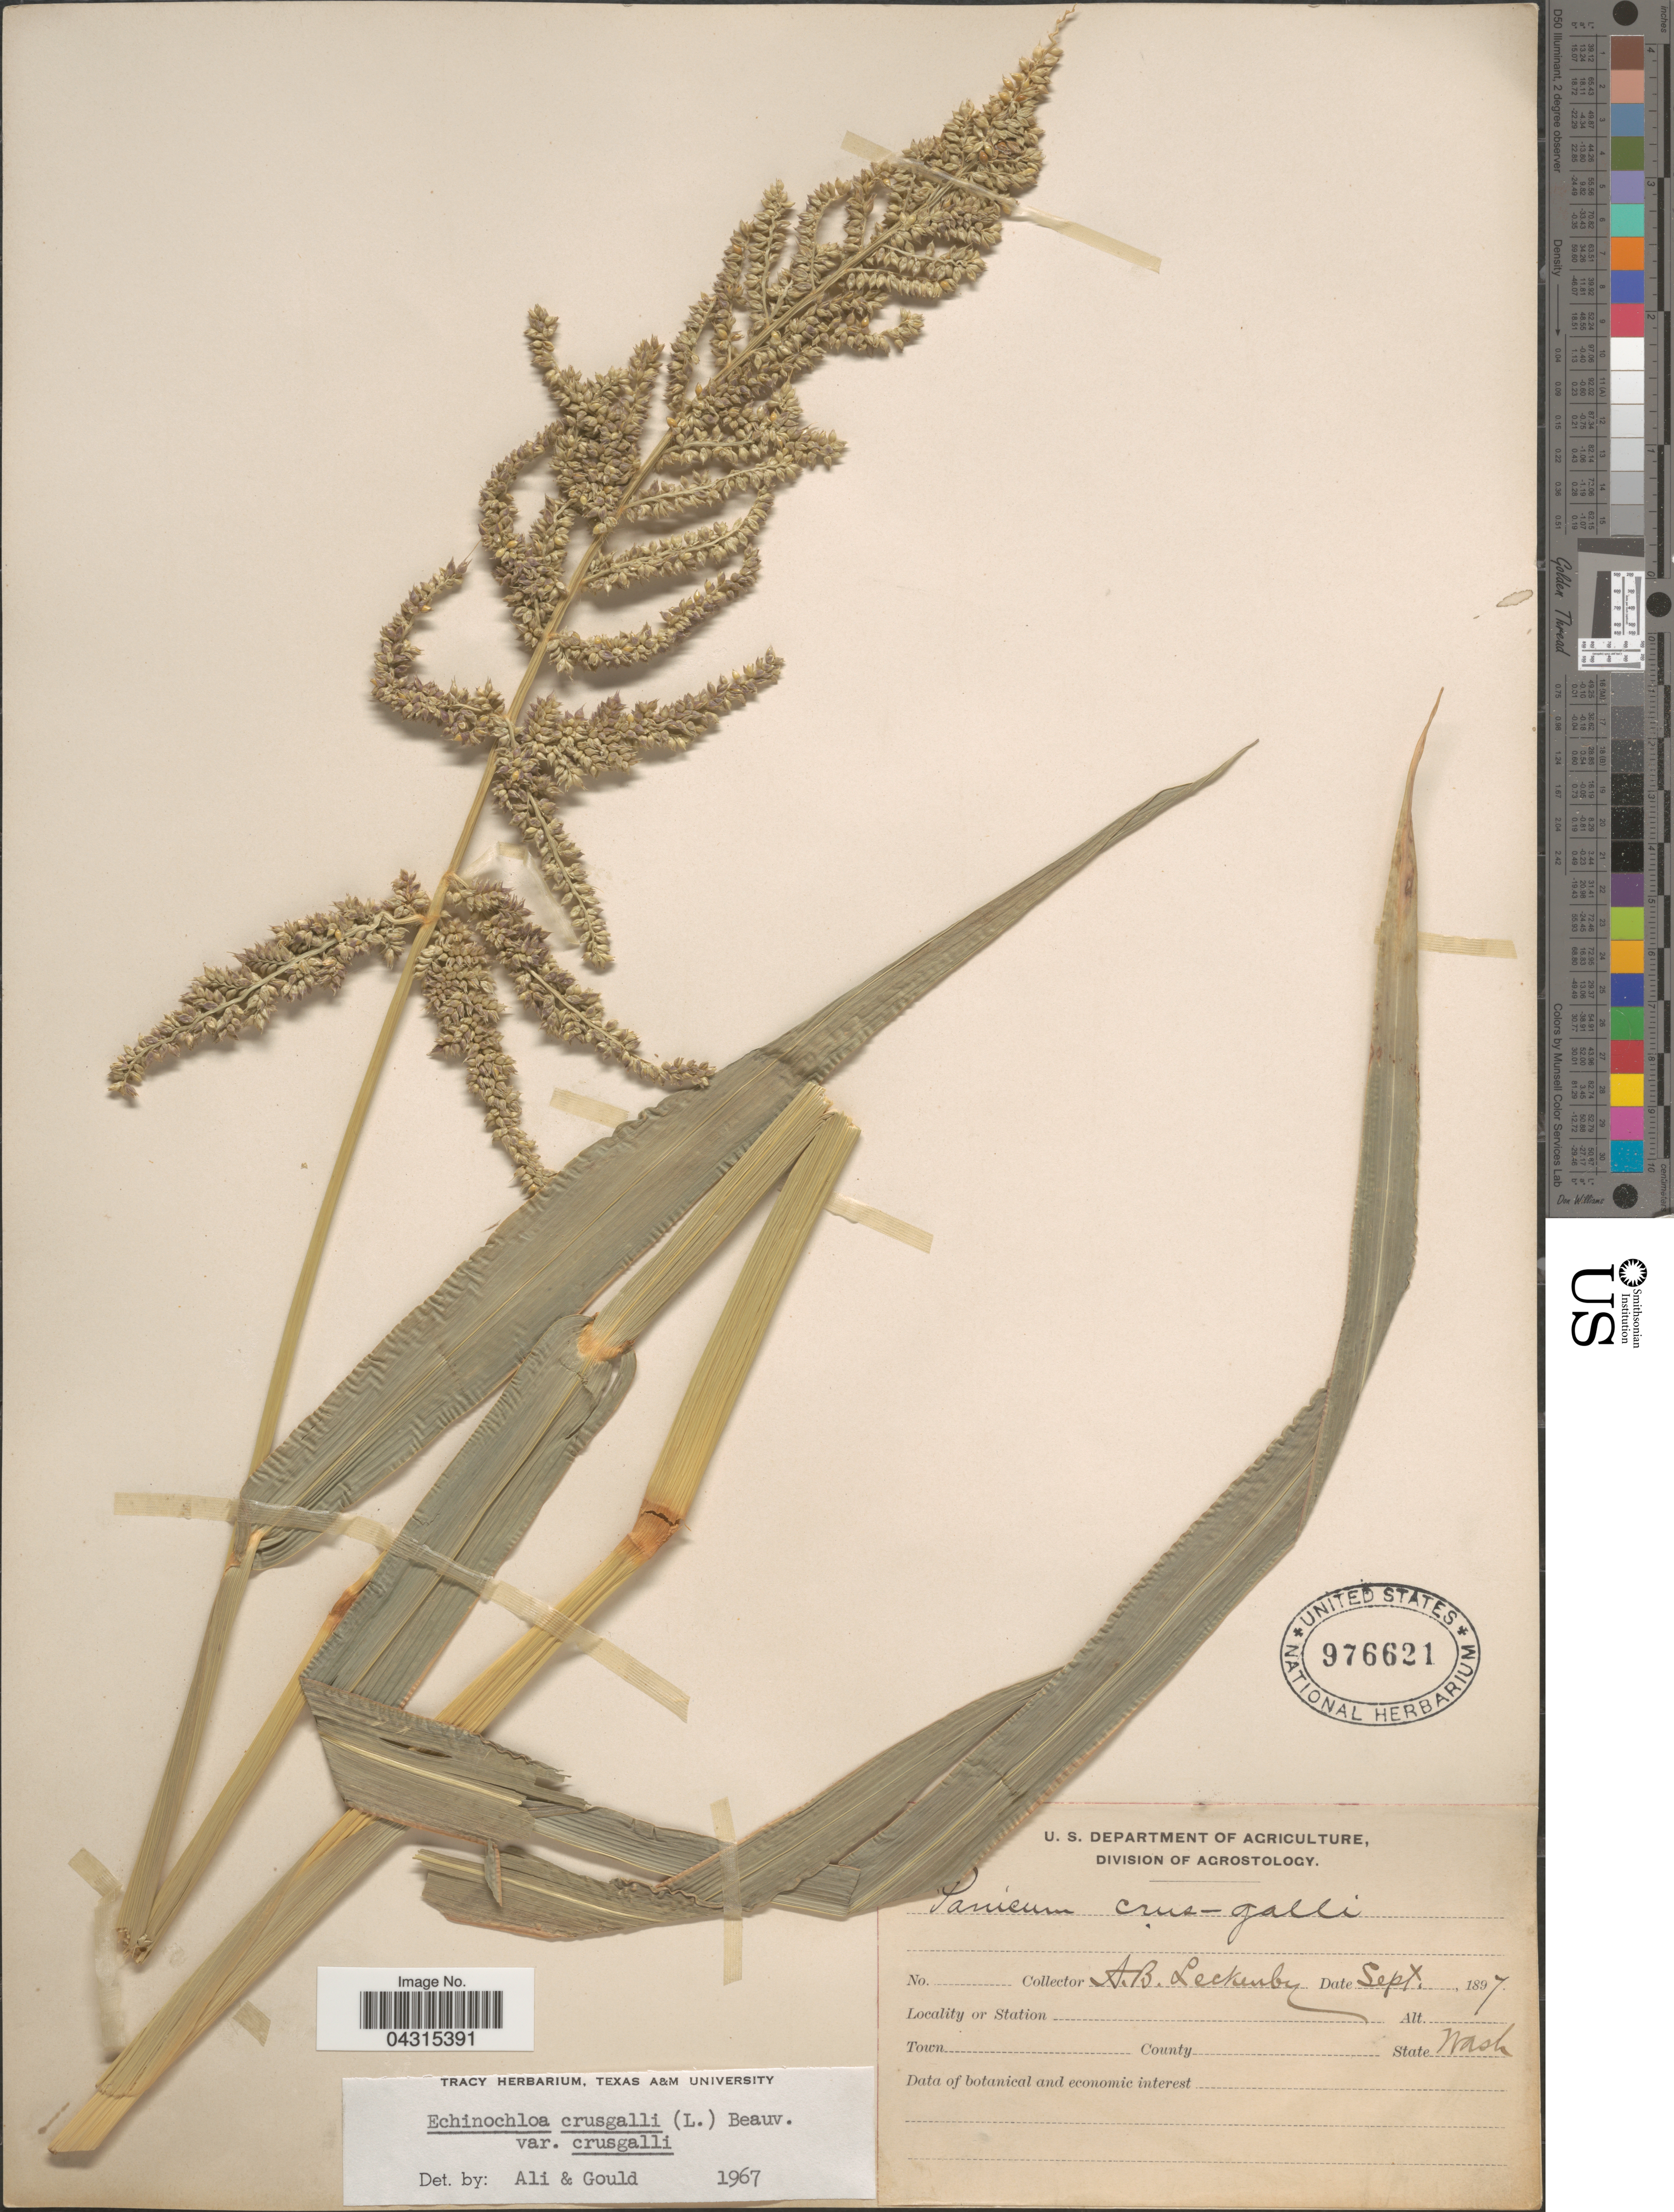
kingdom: Plantae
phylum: Tracheophyta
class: Liliopsida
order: Poales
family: Poaceae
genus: Echinochloa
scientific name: Echinochloa crus-galli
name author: (L.) P. Beauv.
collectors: A. Leckenby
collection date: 1897-09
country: United States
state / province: Washington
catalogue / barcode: US 976621